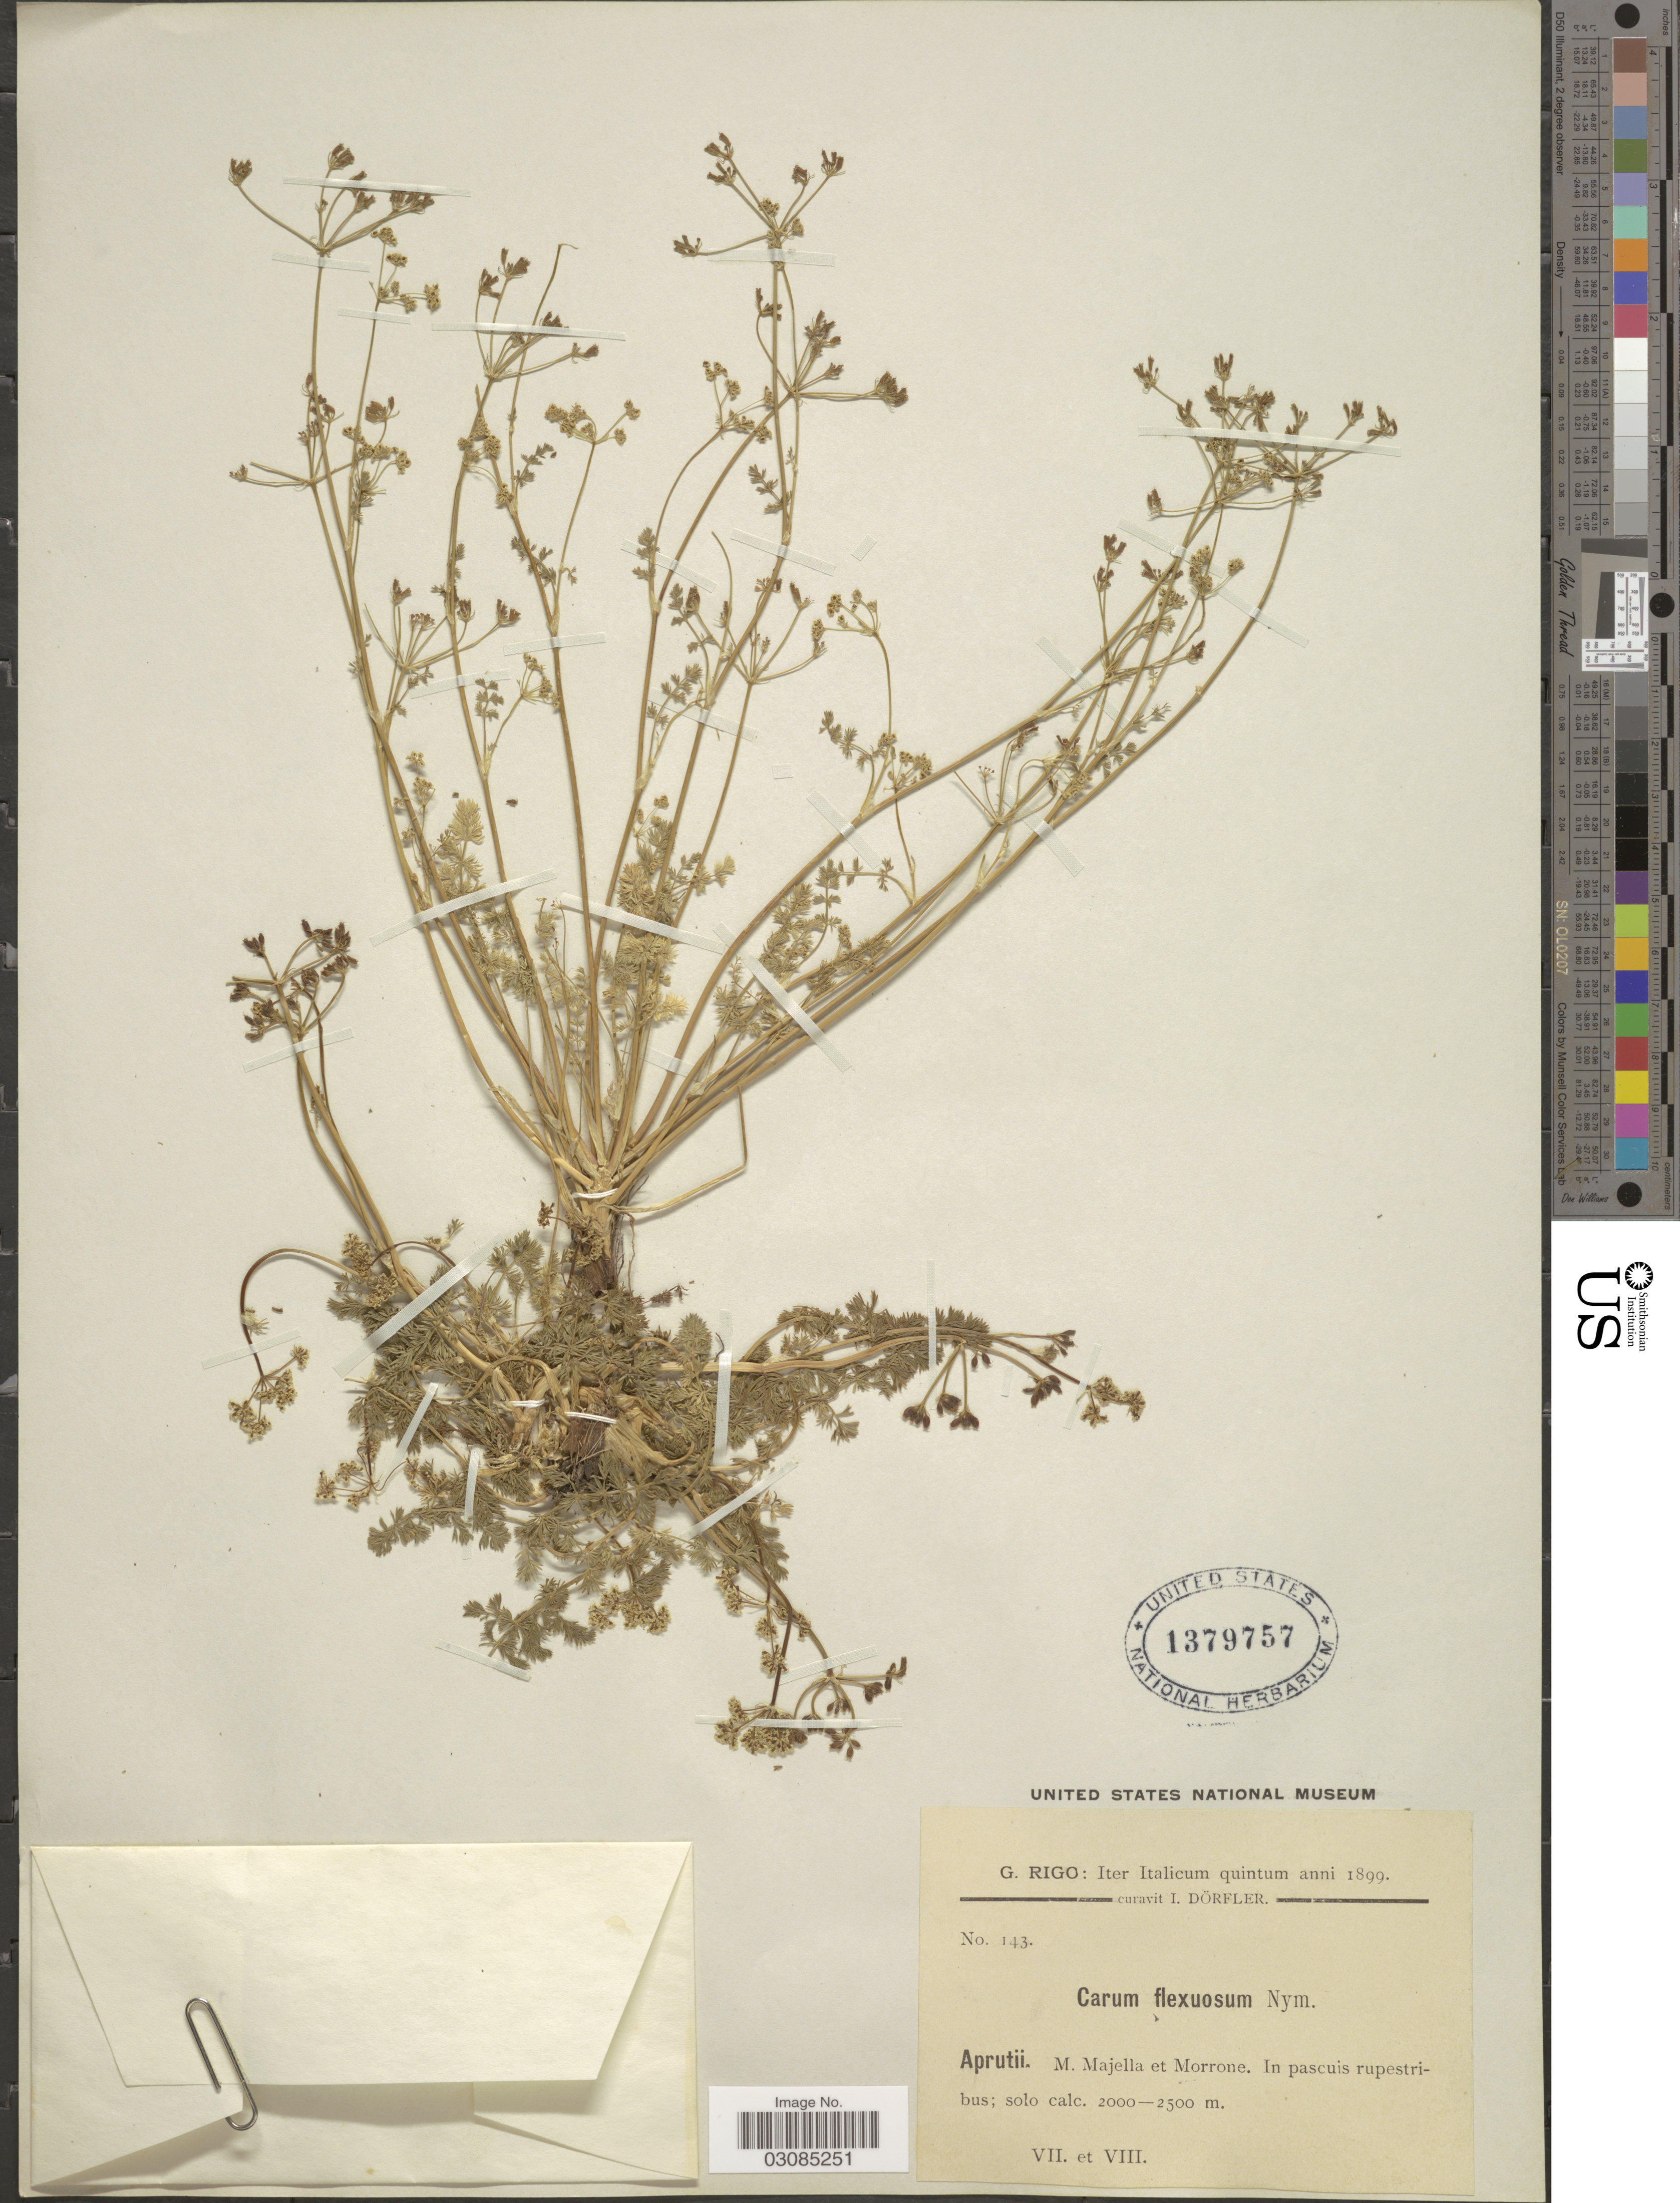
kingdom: Plantae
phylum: Tracheophyta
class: Magnoliopsida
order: Apiales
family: Apiaceae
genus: Carum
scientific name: Carum carvifolium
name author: (DC.) Arcang.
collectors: G. Rigo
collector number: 143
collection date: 1899-07/1899-08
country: Italy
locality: Aprutii. M. Majella et Morrone. In pascuis rupestribus.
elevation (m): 2000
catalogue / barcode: US 1379757